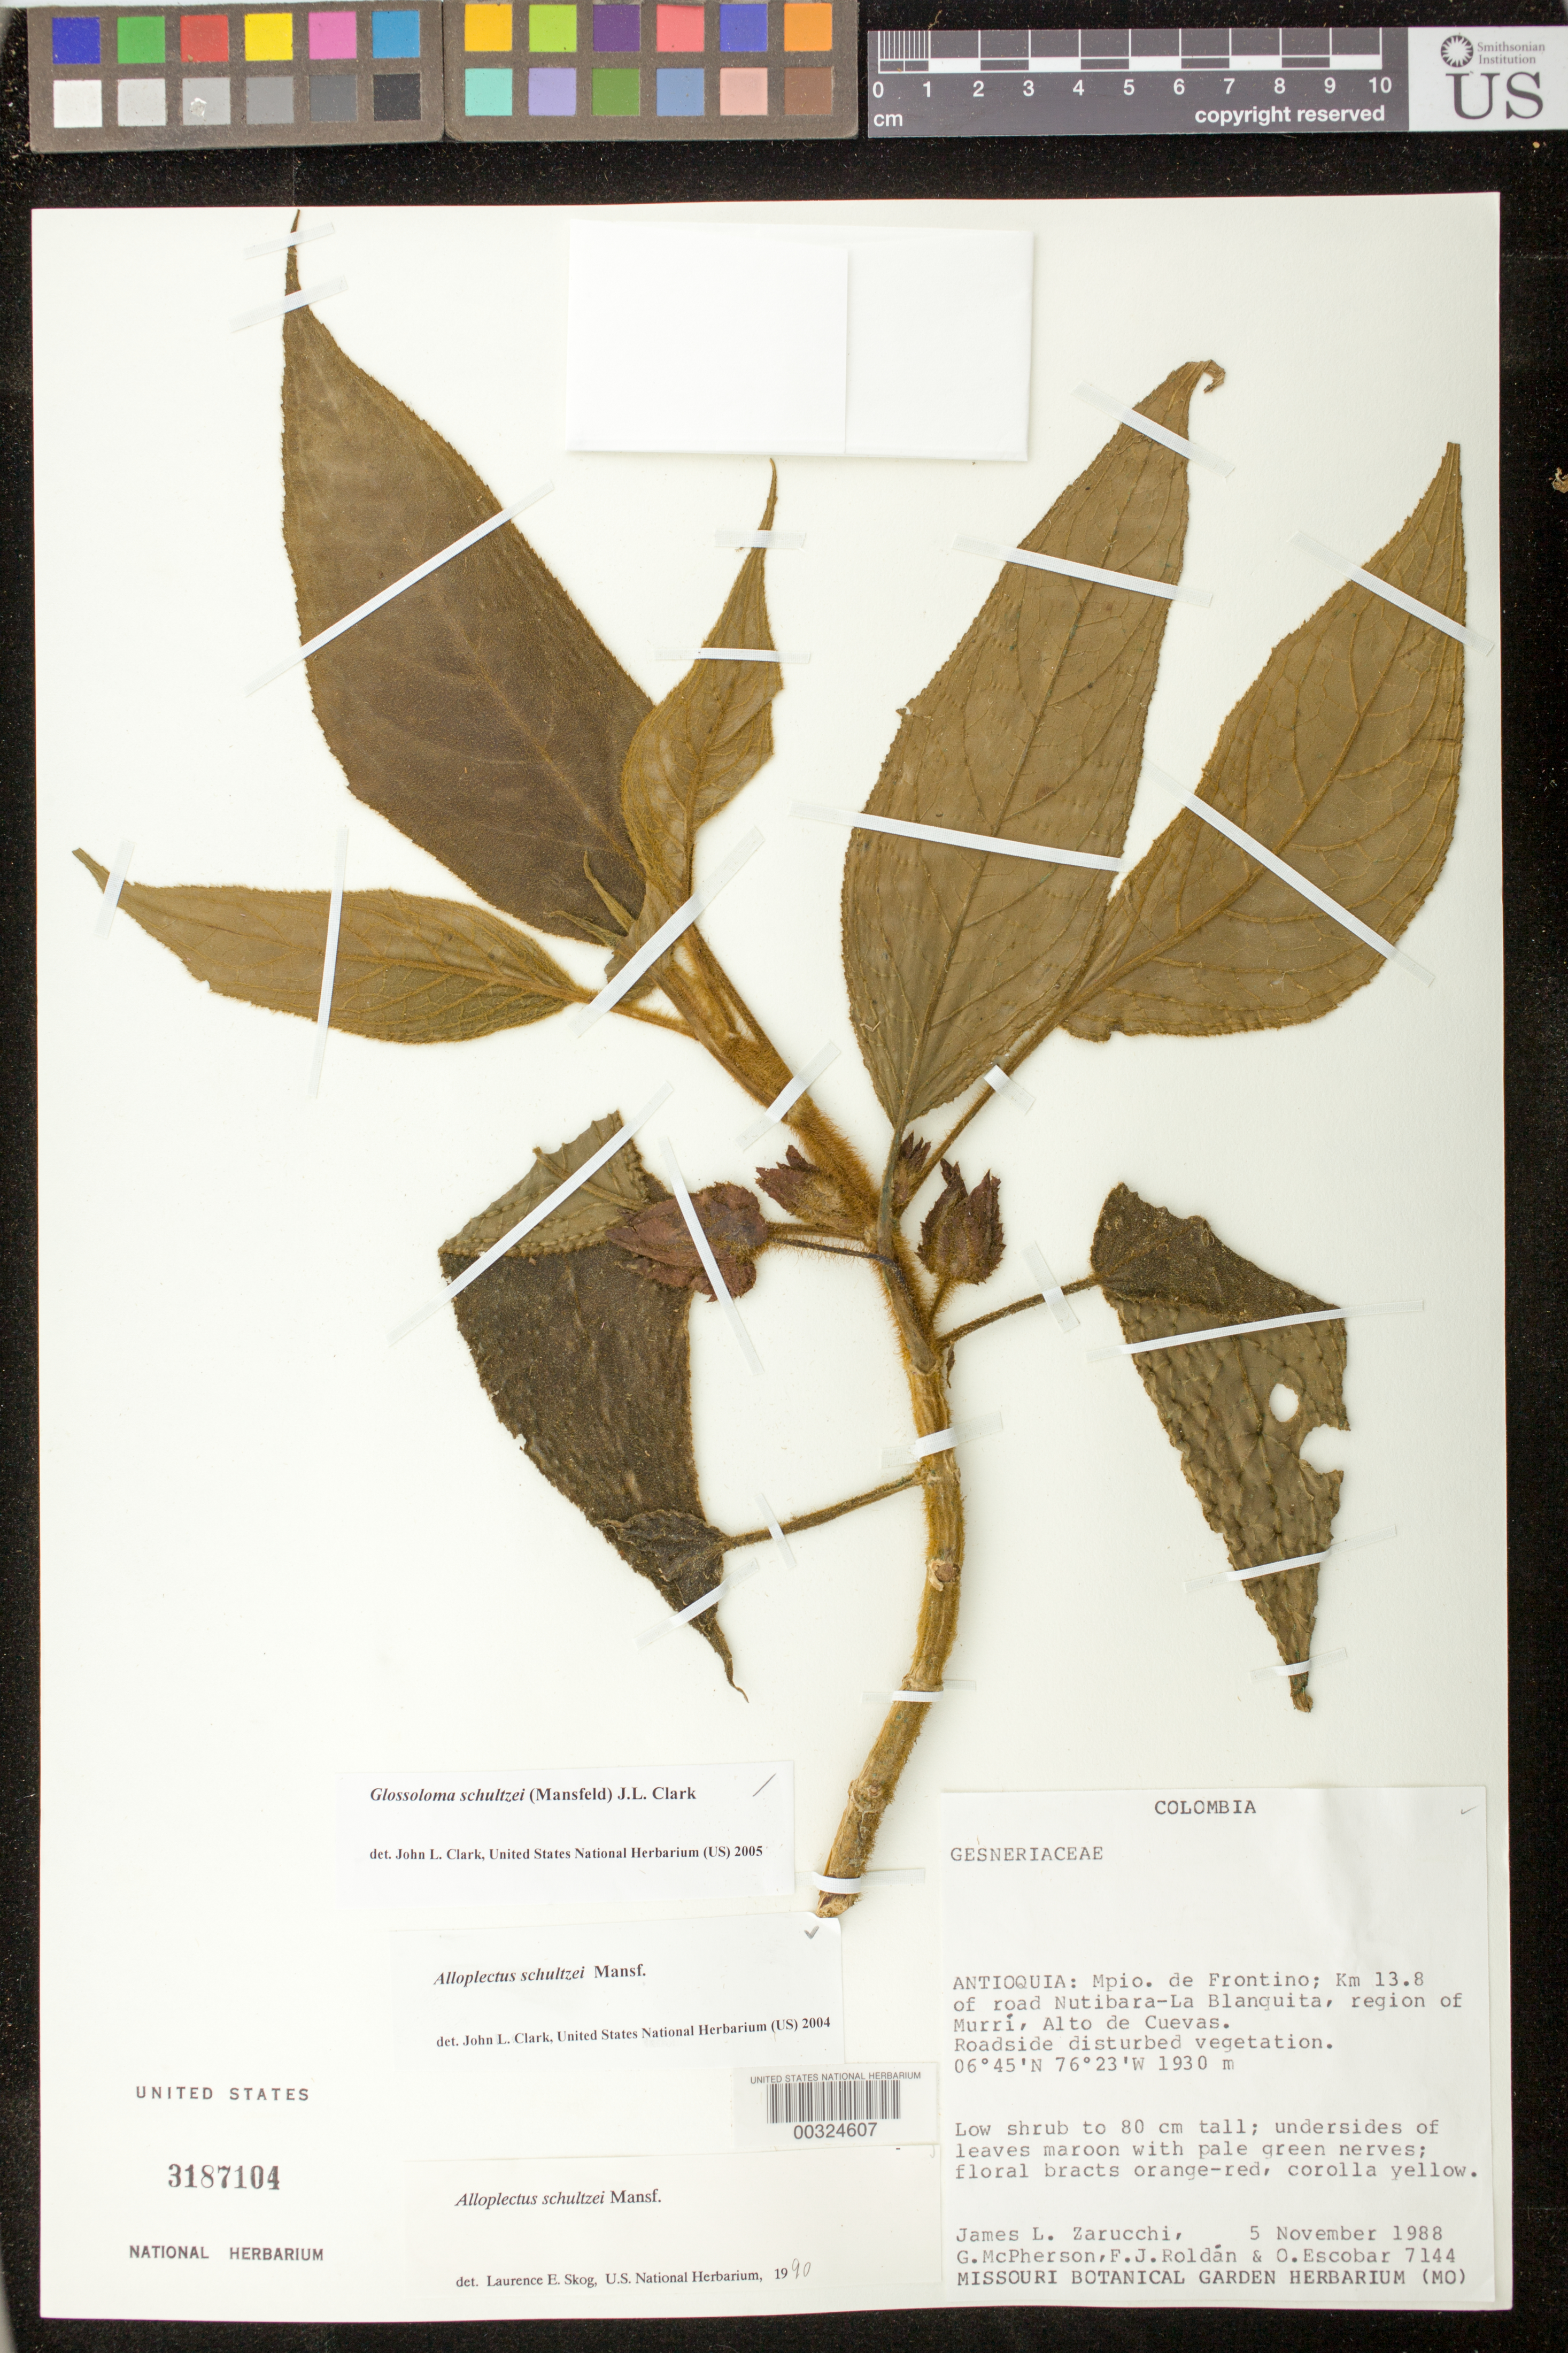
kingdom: Plantae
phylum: Tracheophyta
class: Magnoliopsida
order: Lamiales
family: Gesneriaceae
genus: Glossoloma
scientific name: Glossoloma schultzei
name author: (Mansf.) J.L. Clark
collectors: J. L. Zarucchi, G. D. McPherson, F. J. Roldán & O. D. Escobar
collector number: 7144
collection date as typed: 05 Nov 1988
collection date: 1988-11-05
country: Colombia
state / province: Antioquia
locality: Mpio. de Frontino; km 13.8 of road Nutibara - La Blanquita, region of Murrí, Alto de Cuevas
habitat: Roadside disturbed vegetation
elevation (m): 1930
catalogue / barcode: US 3187104